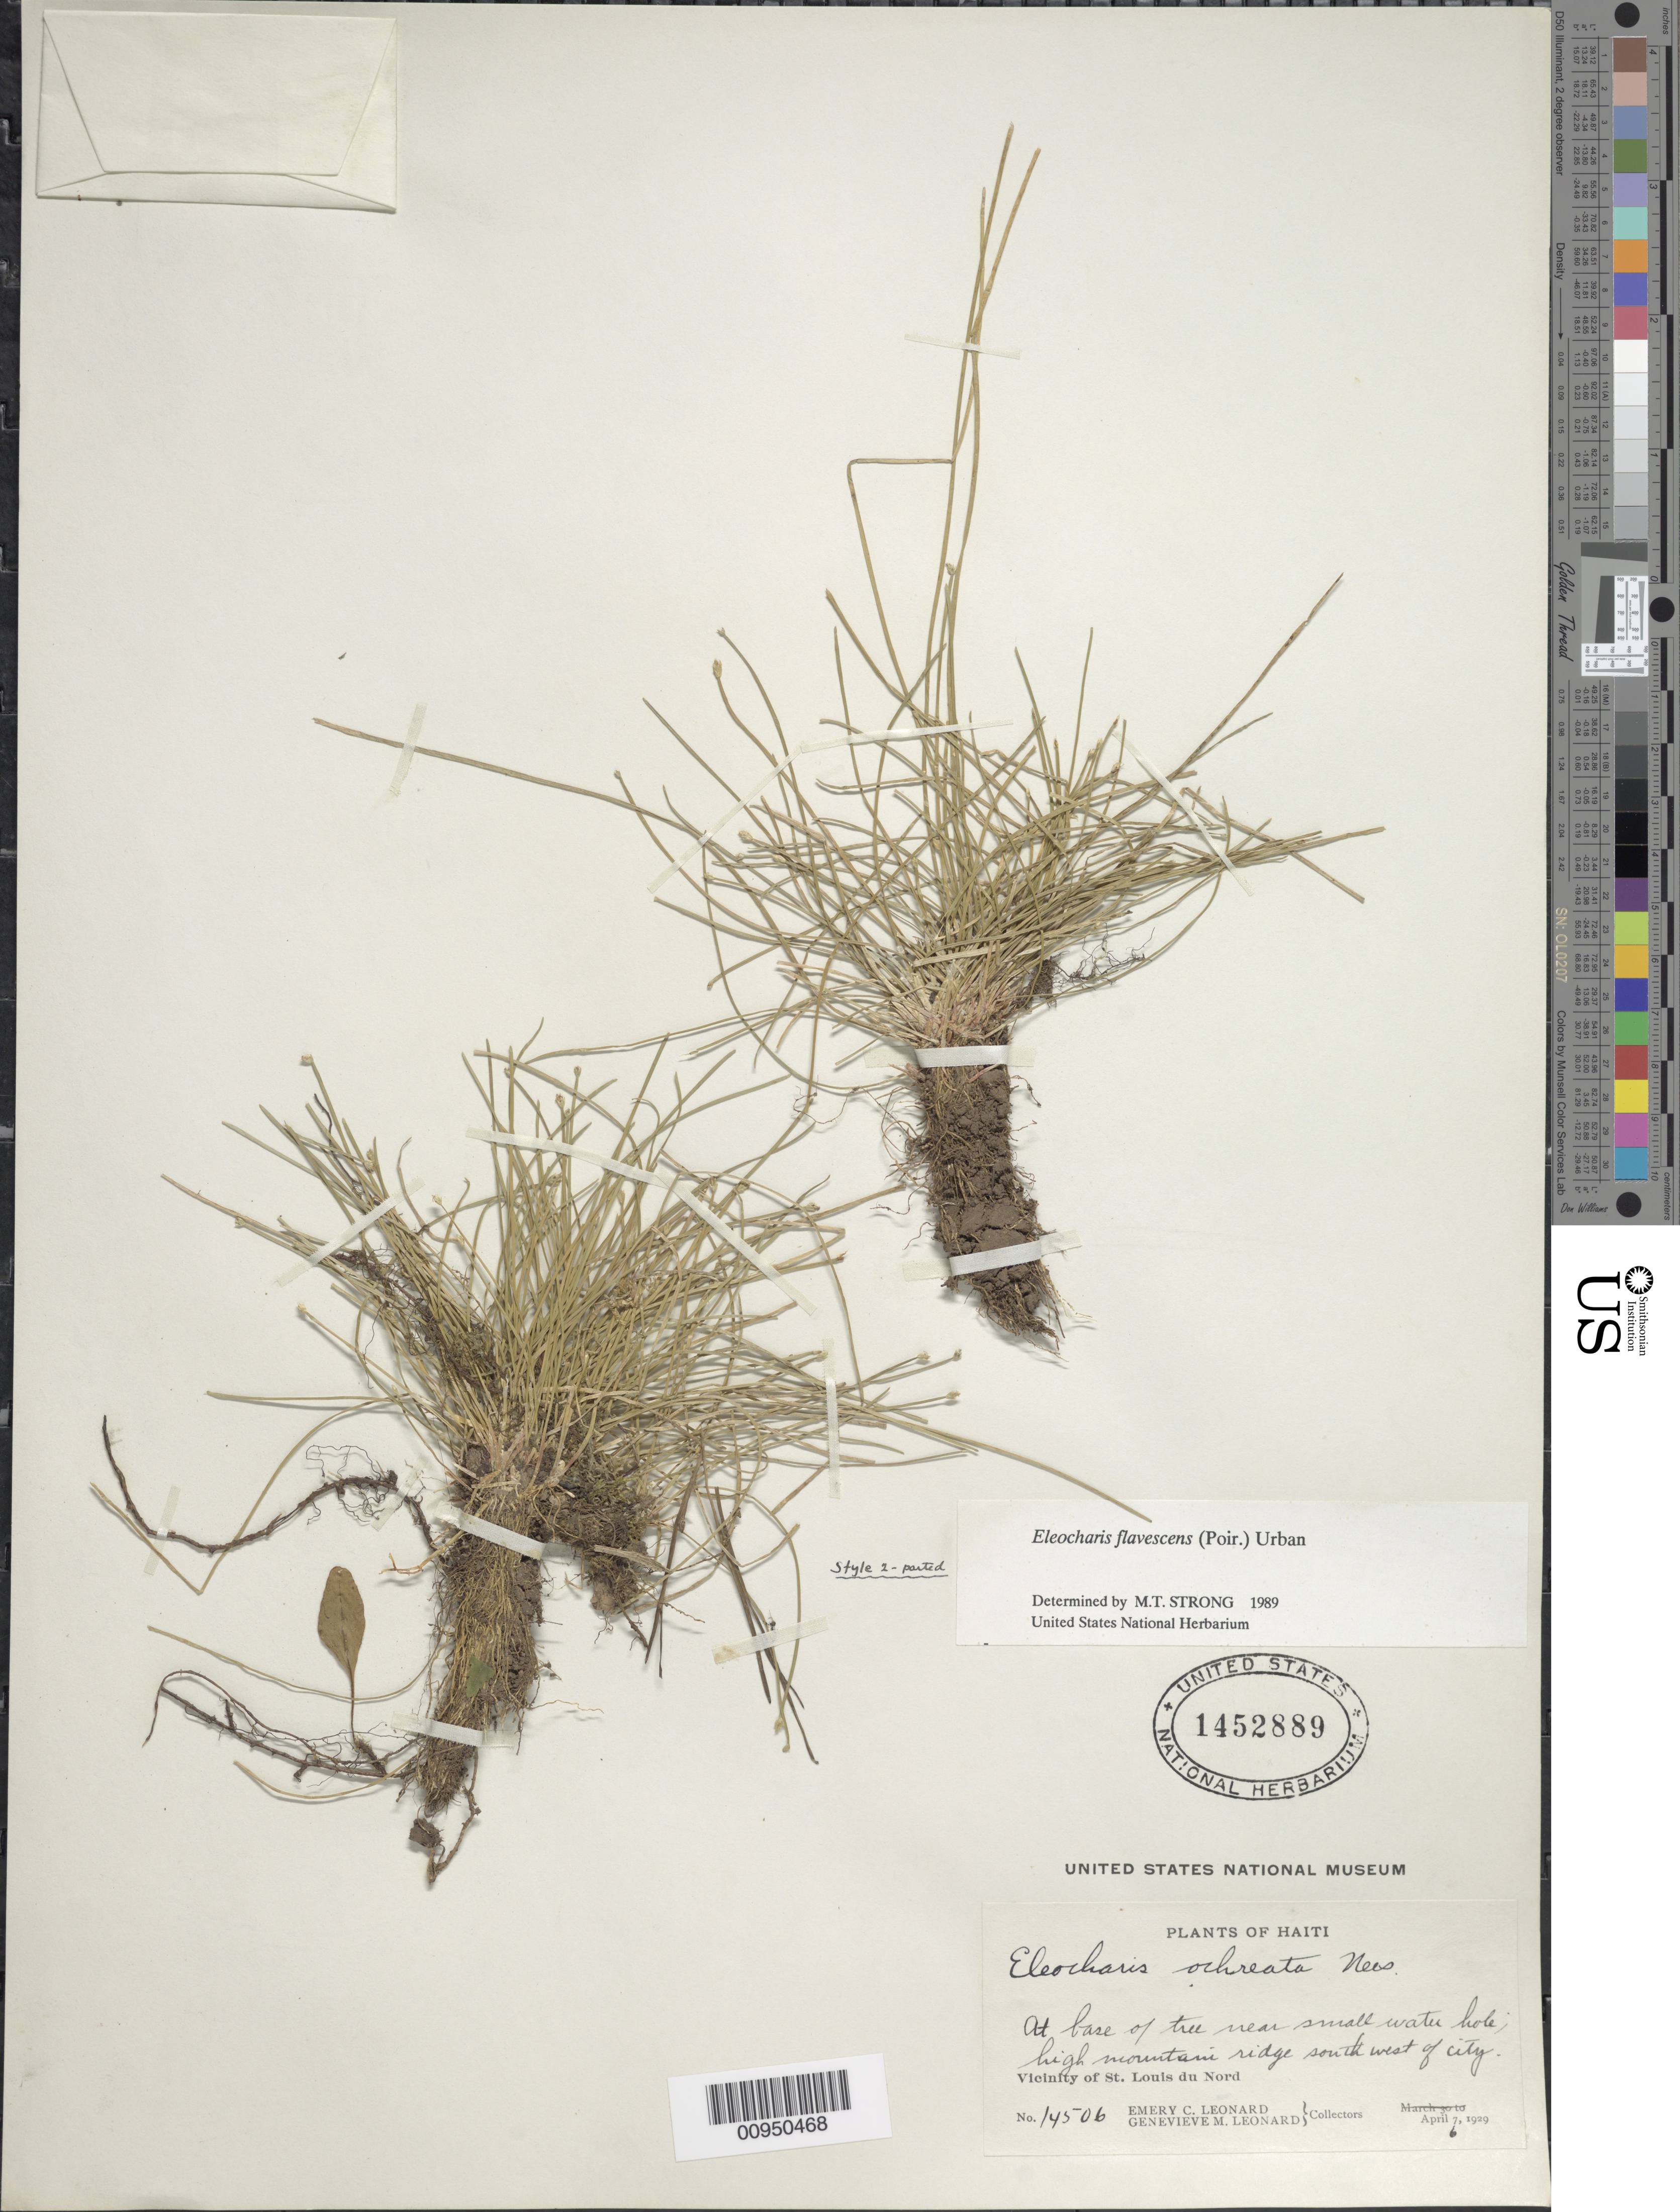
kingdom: Plantae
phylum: Tracheophyta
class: Liliopsida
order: Poales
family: Cyperaceae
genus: Eleocharis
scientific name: Eleocharis flavescens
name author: (Poir.) Urb.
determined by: Strong, M. T., (US), Smithsonian Institution - National Museum of Natural History (UNITED STATES)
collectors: E. C. Leonard & G. M. Leonard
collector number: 14506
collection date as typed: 06 Apr 1929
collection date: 1929-04-06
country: Haiti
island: Hispaniola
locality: Vicinity of St. Louis du Nord, at base of tree near small water hole, high mountain ridge SW of city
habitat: At base of tree near small water hole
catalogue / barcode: US 1452889